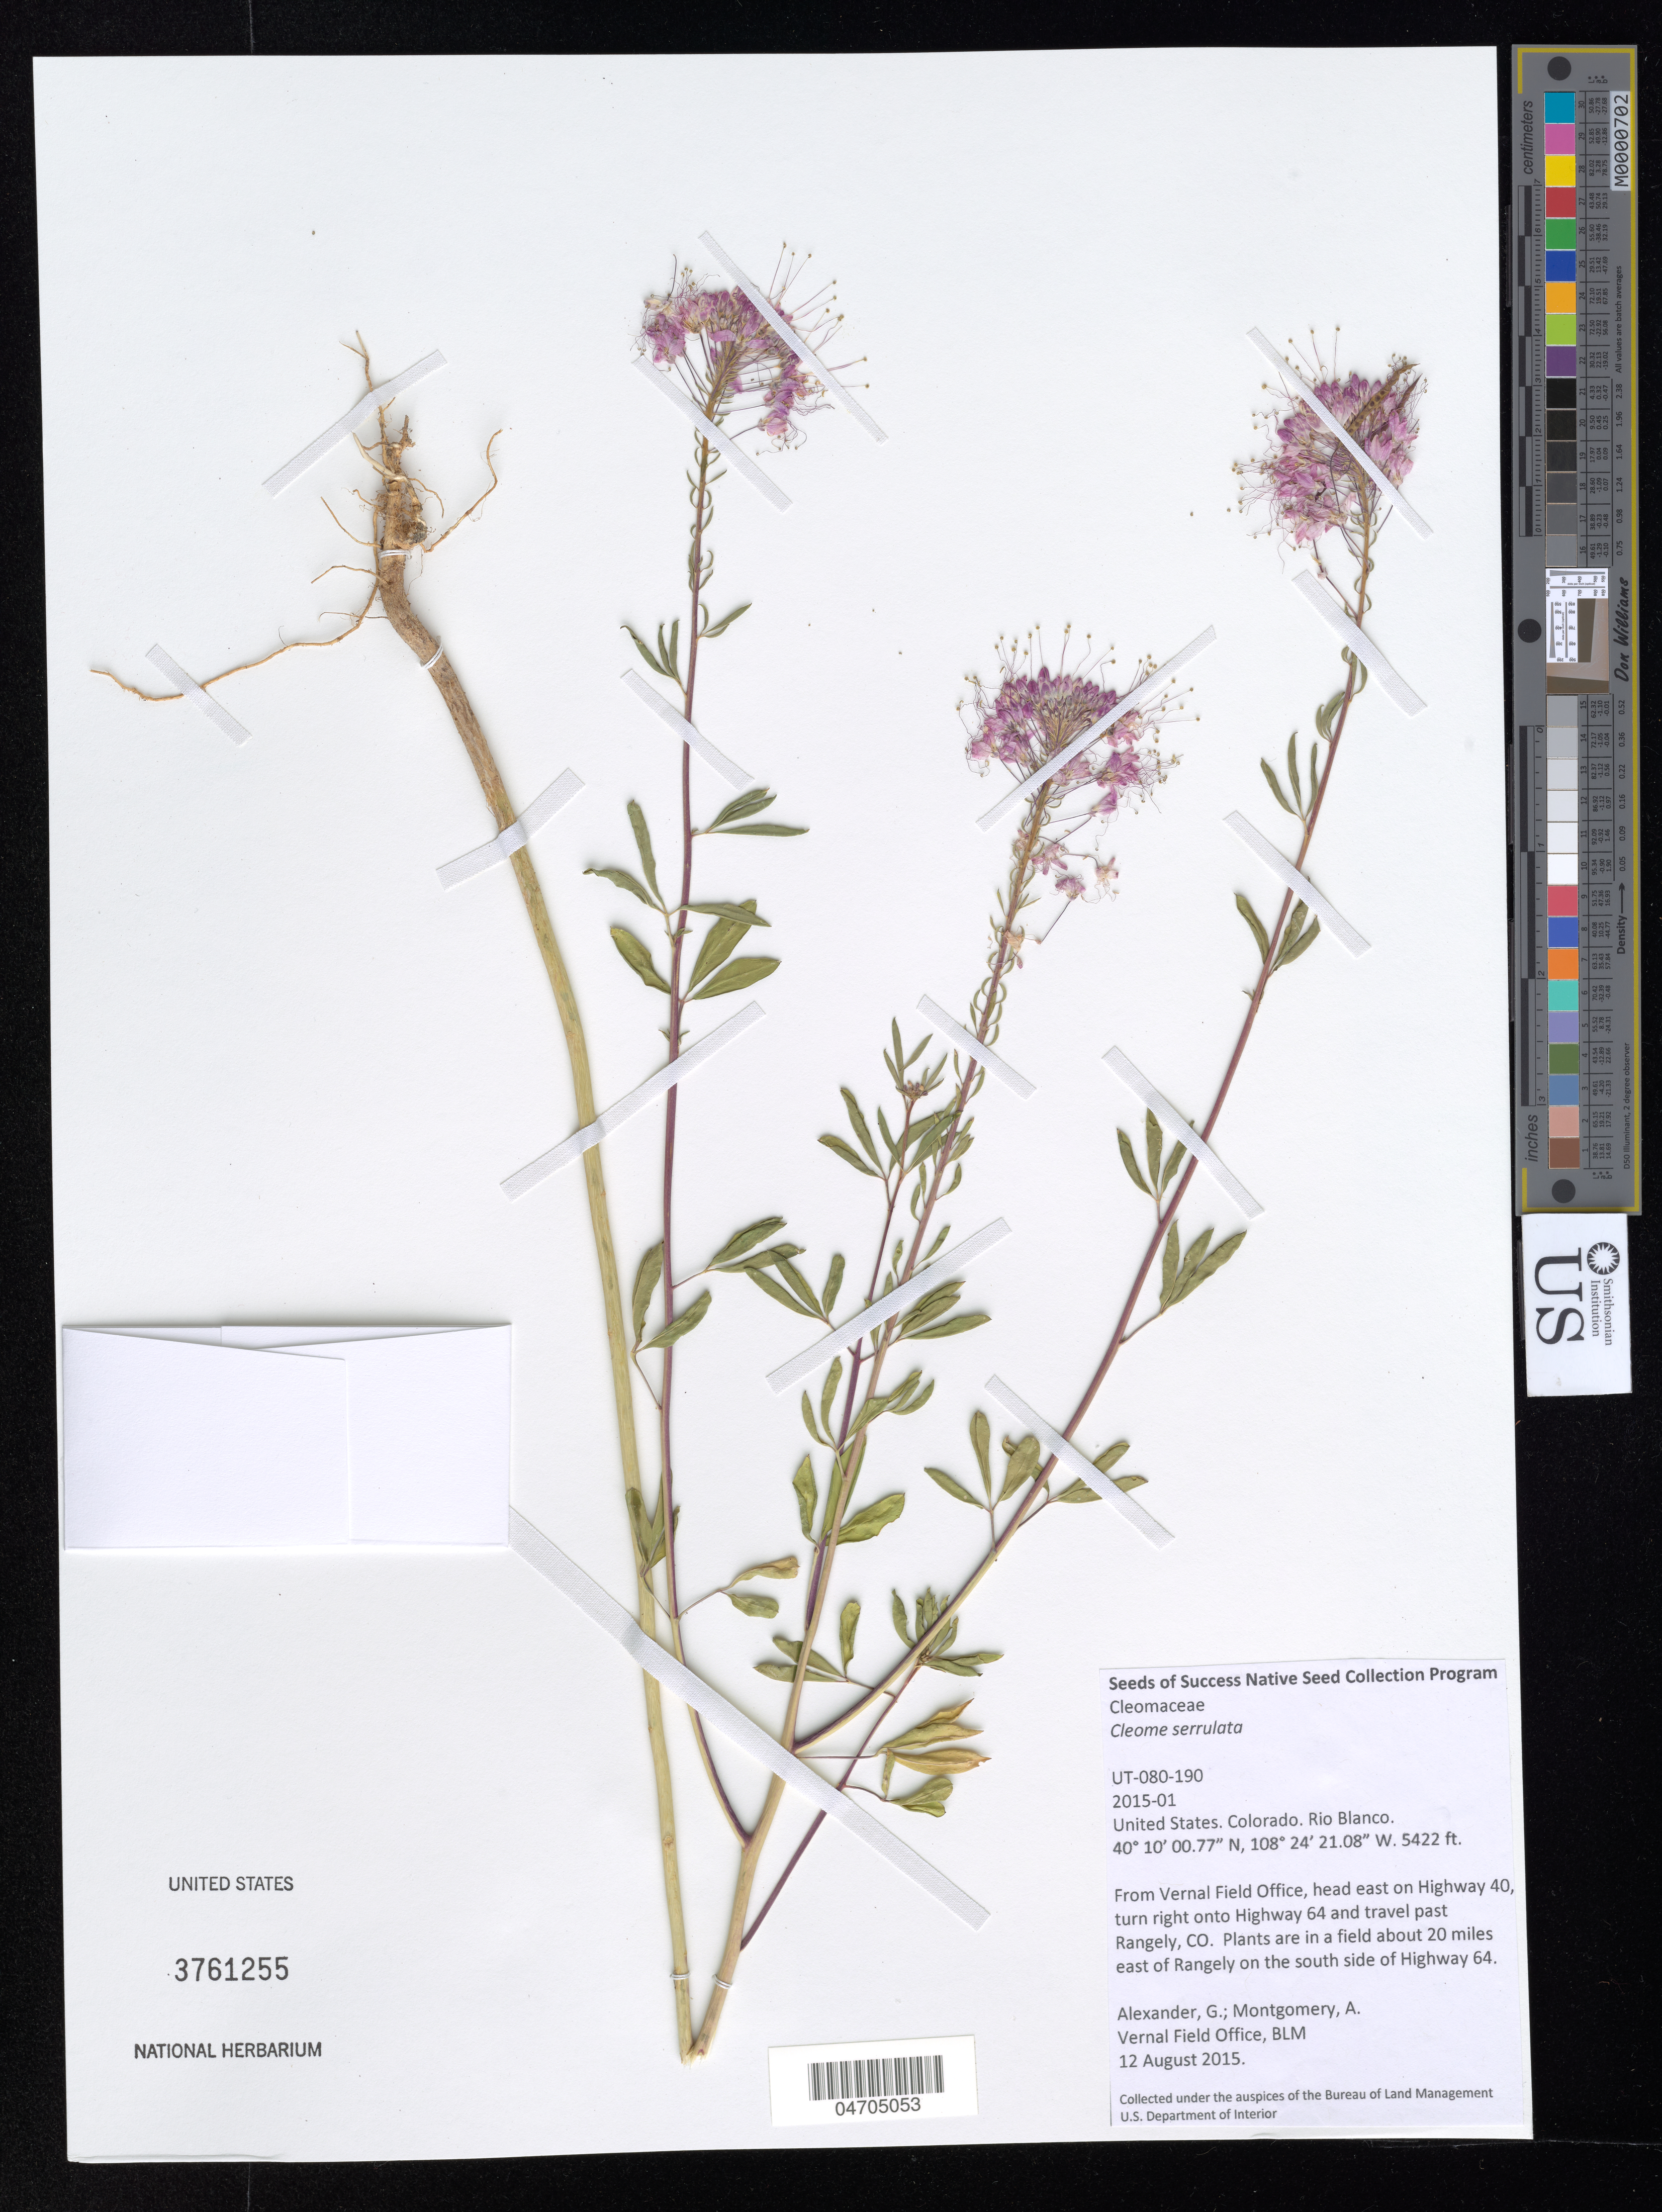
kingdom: Plantae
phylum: Tracheophyta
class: Magnoliopsida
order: Brassicales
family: Cleomaceae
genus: Cleomella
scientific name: Cleomella serrulata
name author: (Pursh) Roalson & J.C. Hall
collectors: G. Alexander & A. Montgomery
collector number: UT-080-190/2015-01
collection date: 2015-08-12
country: United States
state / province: Colorado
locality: Rio Blanco. From Vernal Field Office, head east on Highway 40, turn right onto Highway 64 and travel past Rangely CO. Plants are in a field about 20 miles east of Rangely on the south side of Highway 64.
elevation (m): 1653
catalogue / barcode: US 3761255